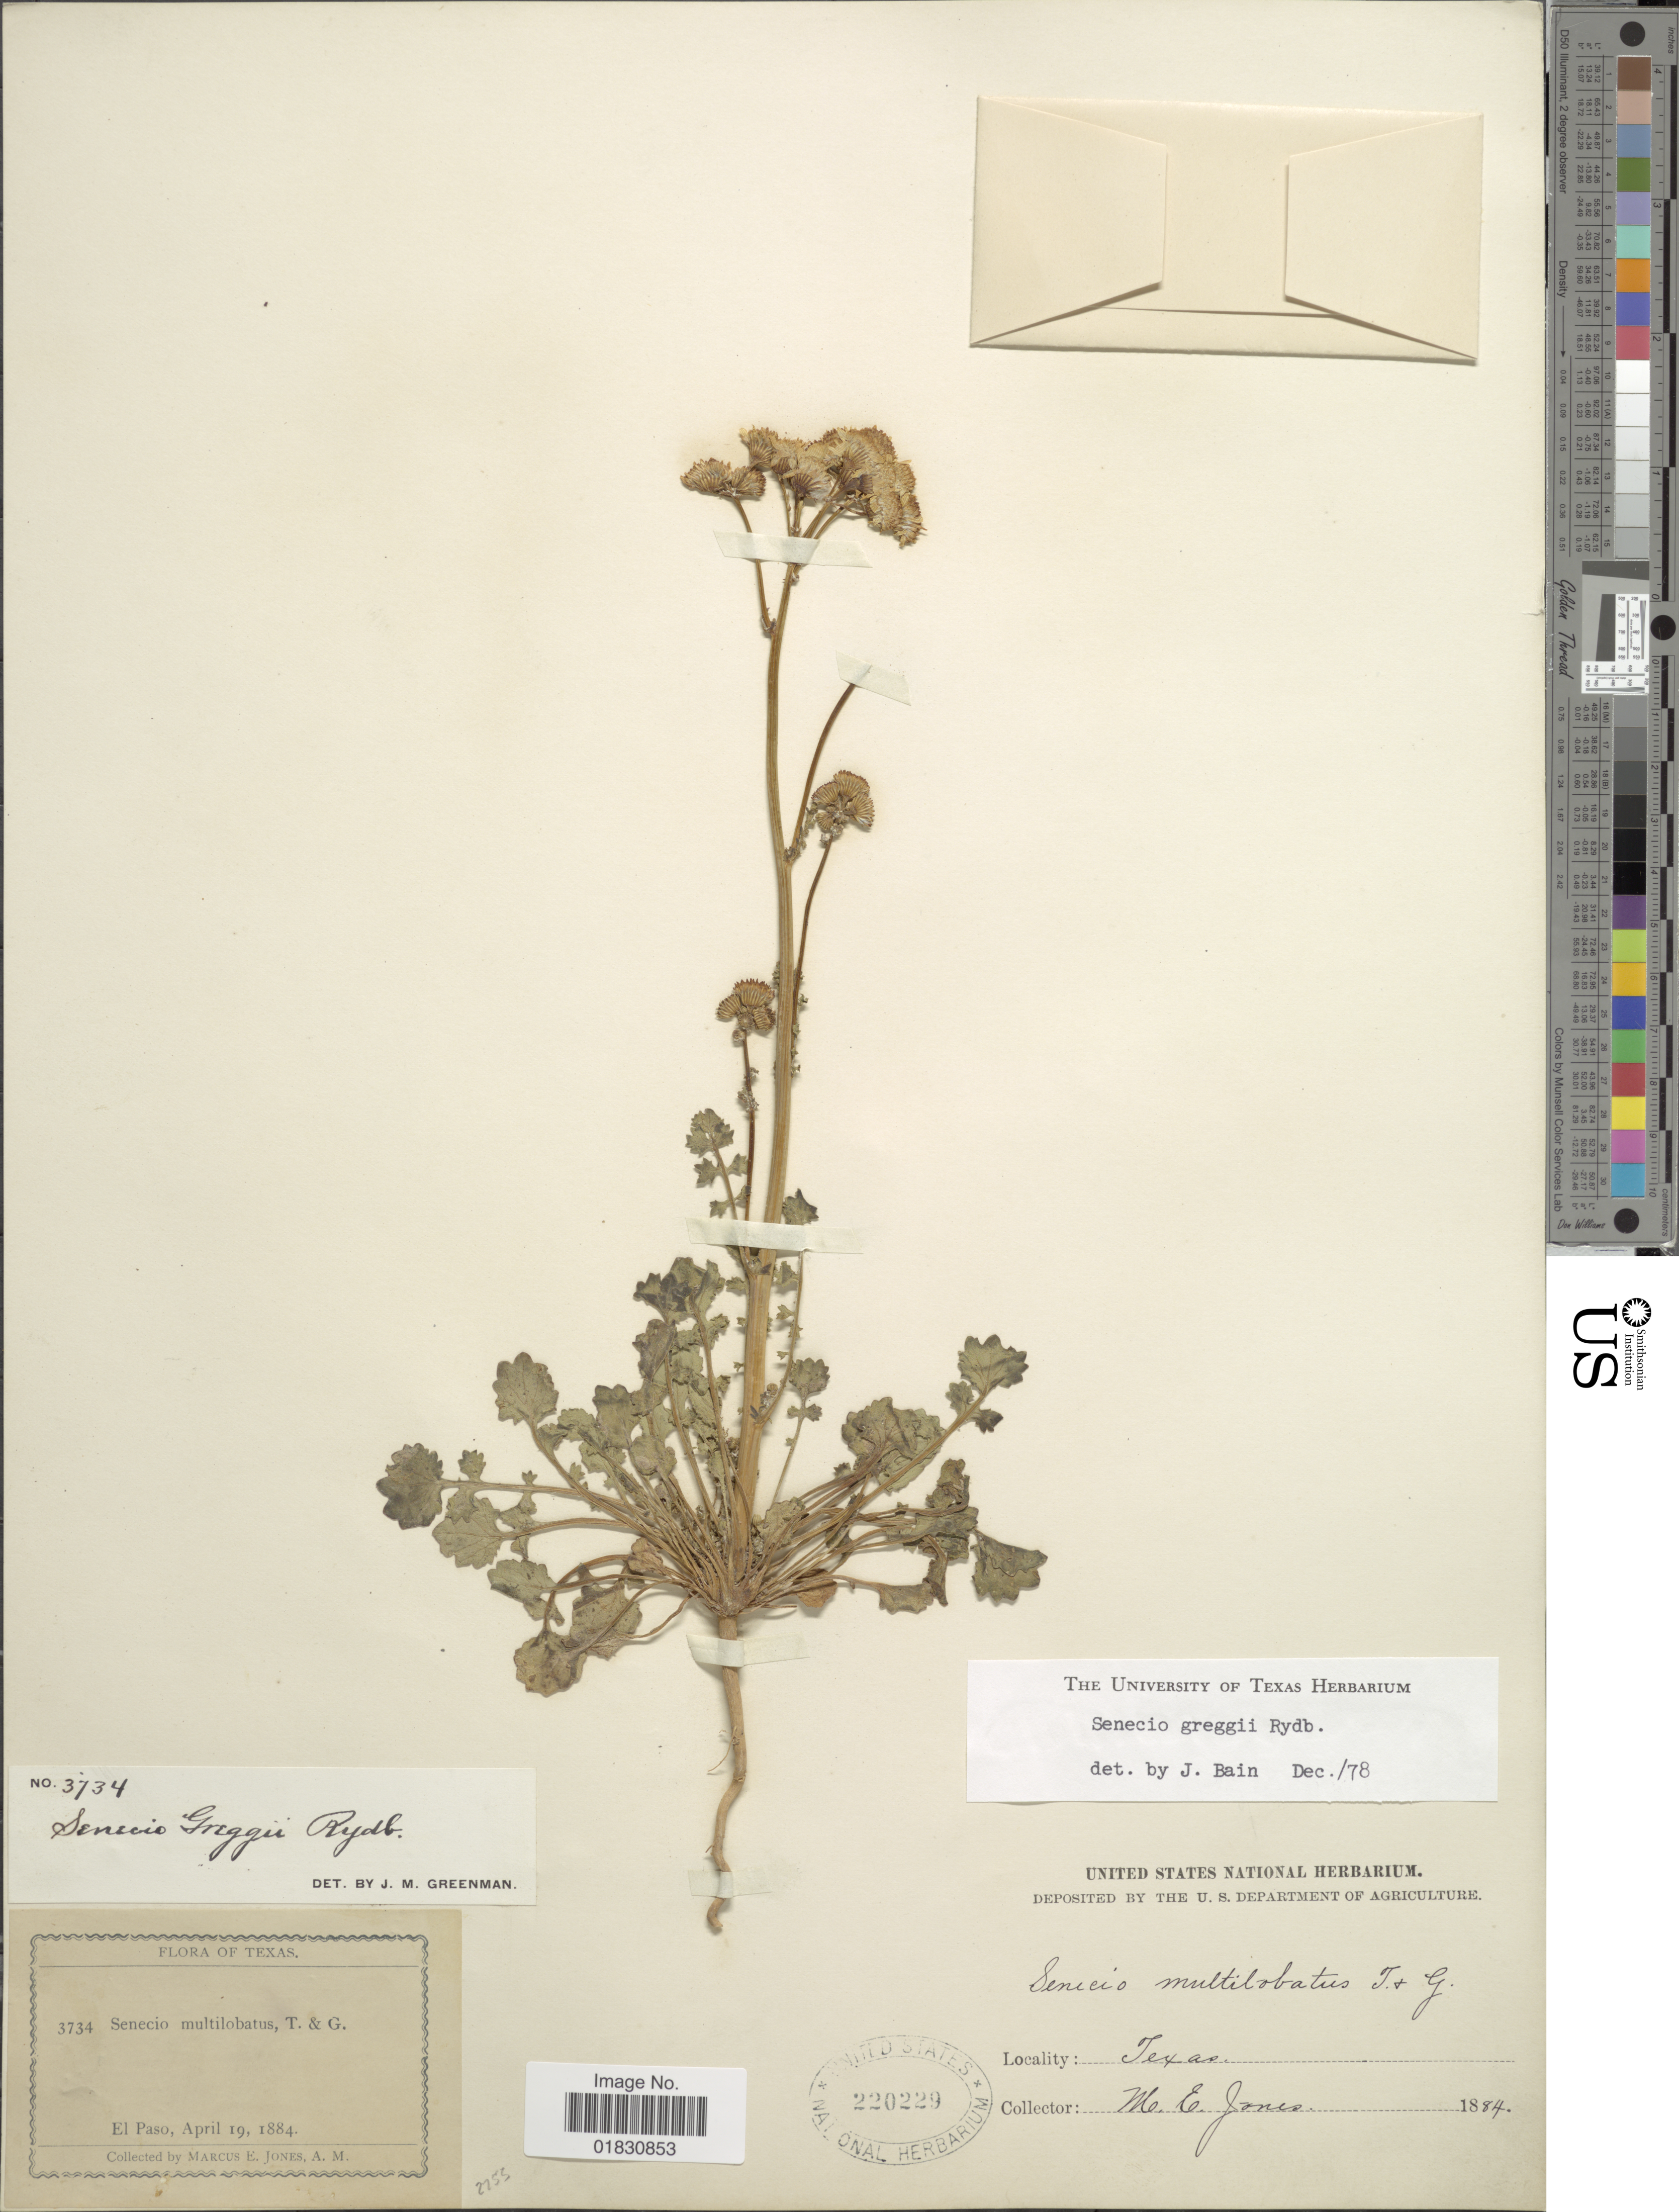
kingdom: Plantae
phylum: Tracheophyta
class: Magnoliopsida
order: Asterales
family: Asteraceae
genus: Packera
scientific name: Packera glabella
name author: (Poir.) C. Jeffrey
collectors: M. E. Jones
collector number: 3734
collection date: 1884-04-19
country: United States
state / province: Texas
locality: El Paso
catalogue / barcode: US 220229